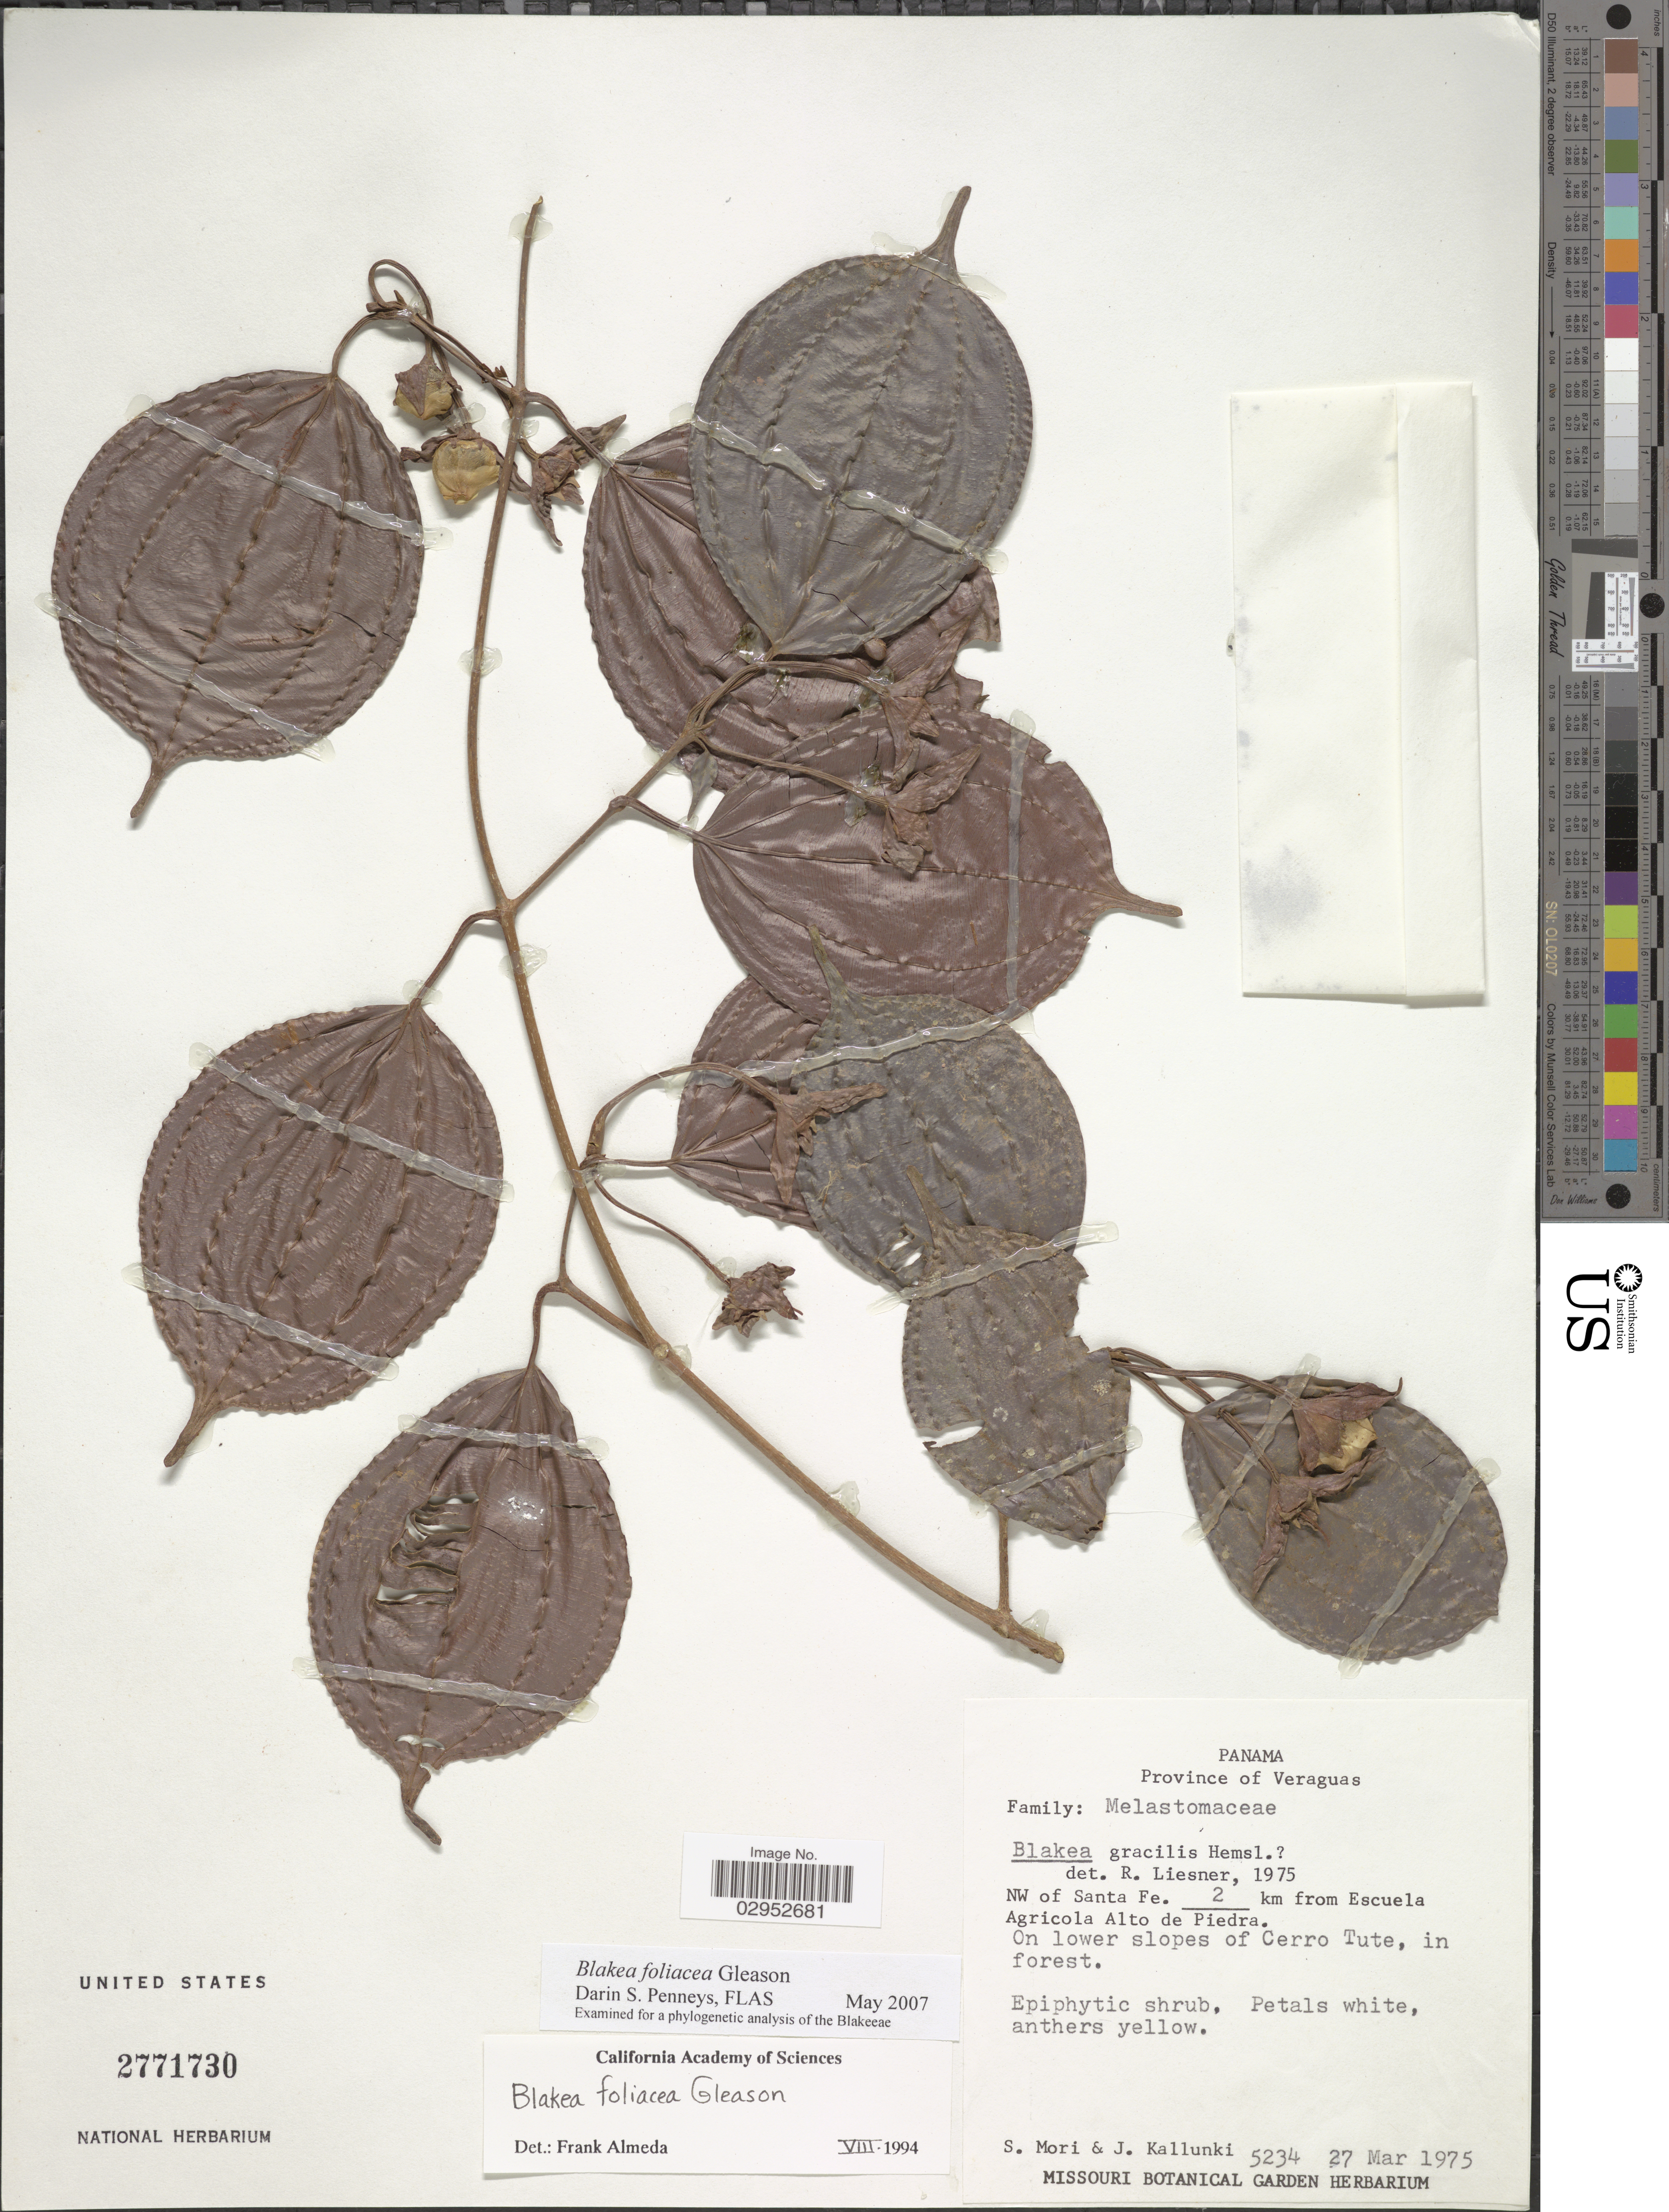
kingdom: Plantae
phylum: Tracheophyta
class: Magnoliopsida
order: Myrtales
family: Melastomataceae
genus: Blakea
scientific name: Blakea foliacea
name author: Gleason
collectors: S. Mori & J. Kallunki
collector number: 5234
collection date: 1975-03-27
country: Panama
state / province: Veraguas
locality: Province of Veraguas. NW of Santa Fe. 2 km from Escuela Agricola Alto de Piedra. On lower slopes of Cerro Tute.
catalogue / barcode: US 2771730